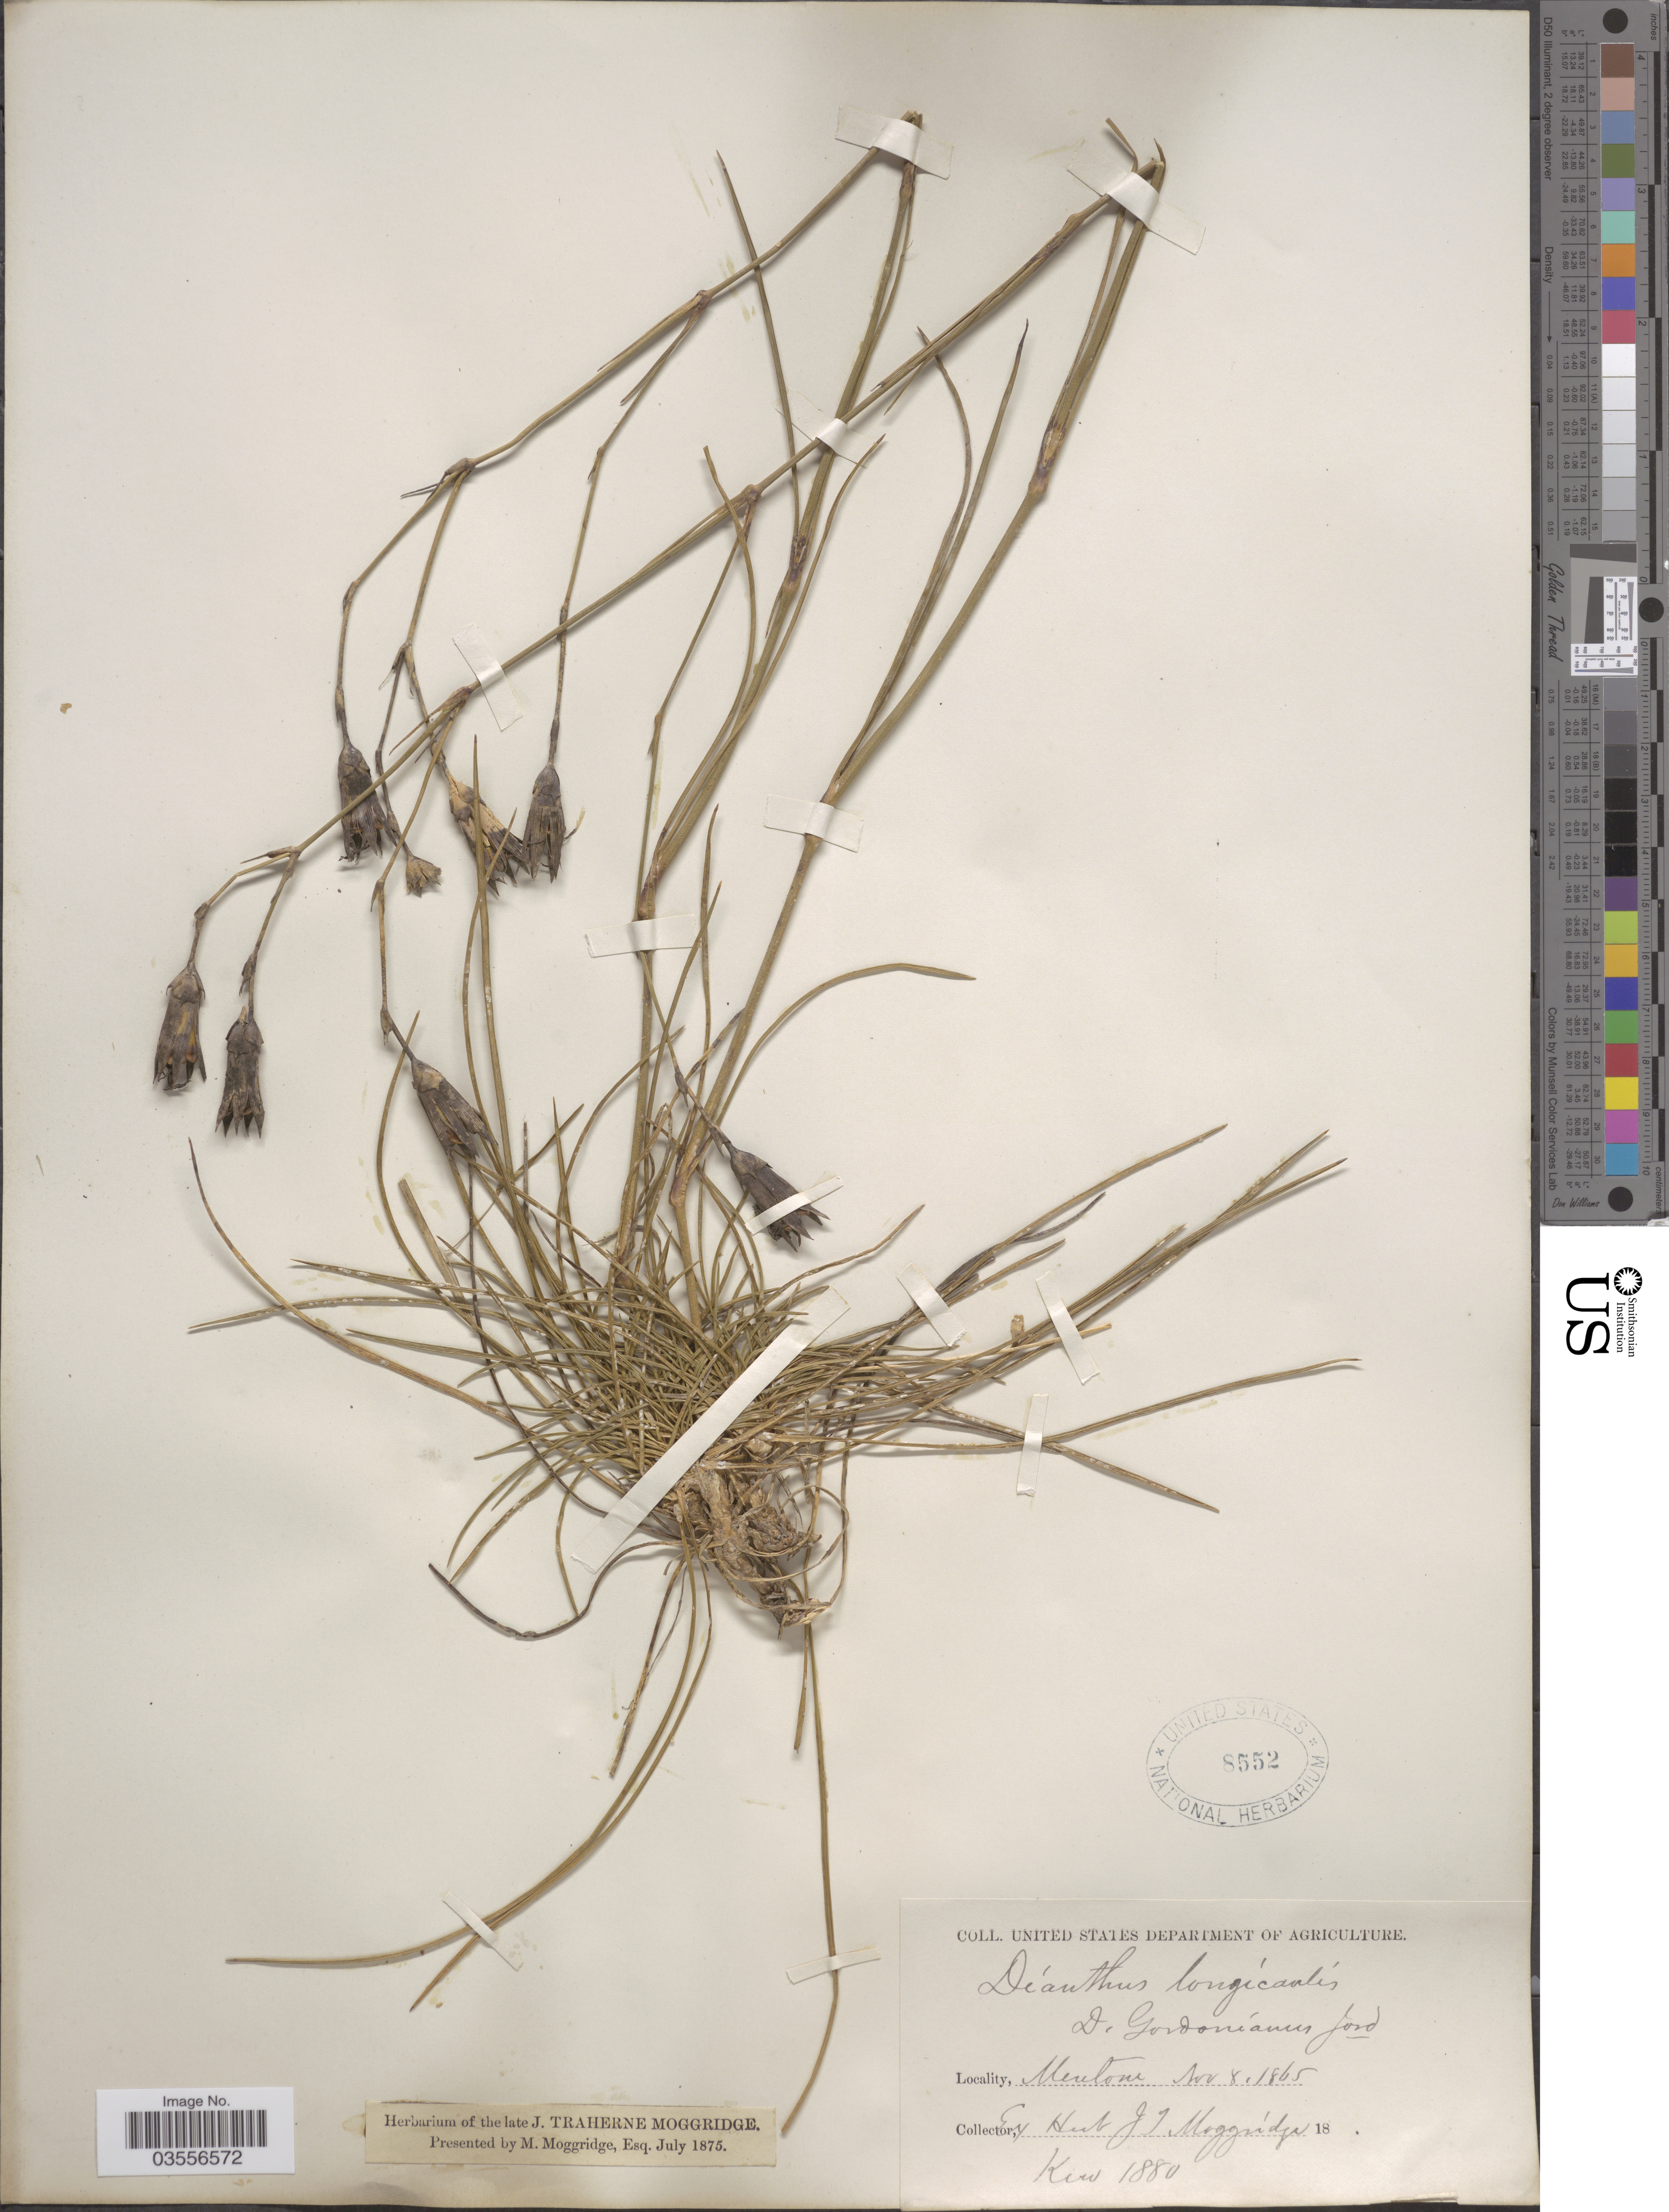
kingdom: Plantae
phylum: Tracheophyta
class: Magnoliopsida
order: Caryophyllales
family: Caryophyllaceae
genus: Dianthus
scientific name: Dianthus longicaulis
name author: Ten.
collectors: ex herb. J.T. Moggridge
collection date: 1865-11-08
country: France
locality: Mentone.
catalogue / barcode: US 8552